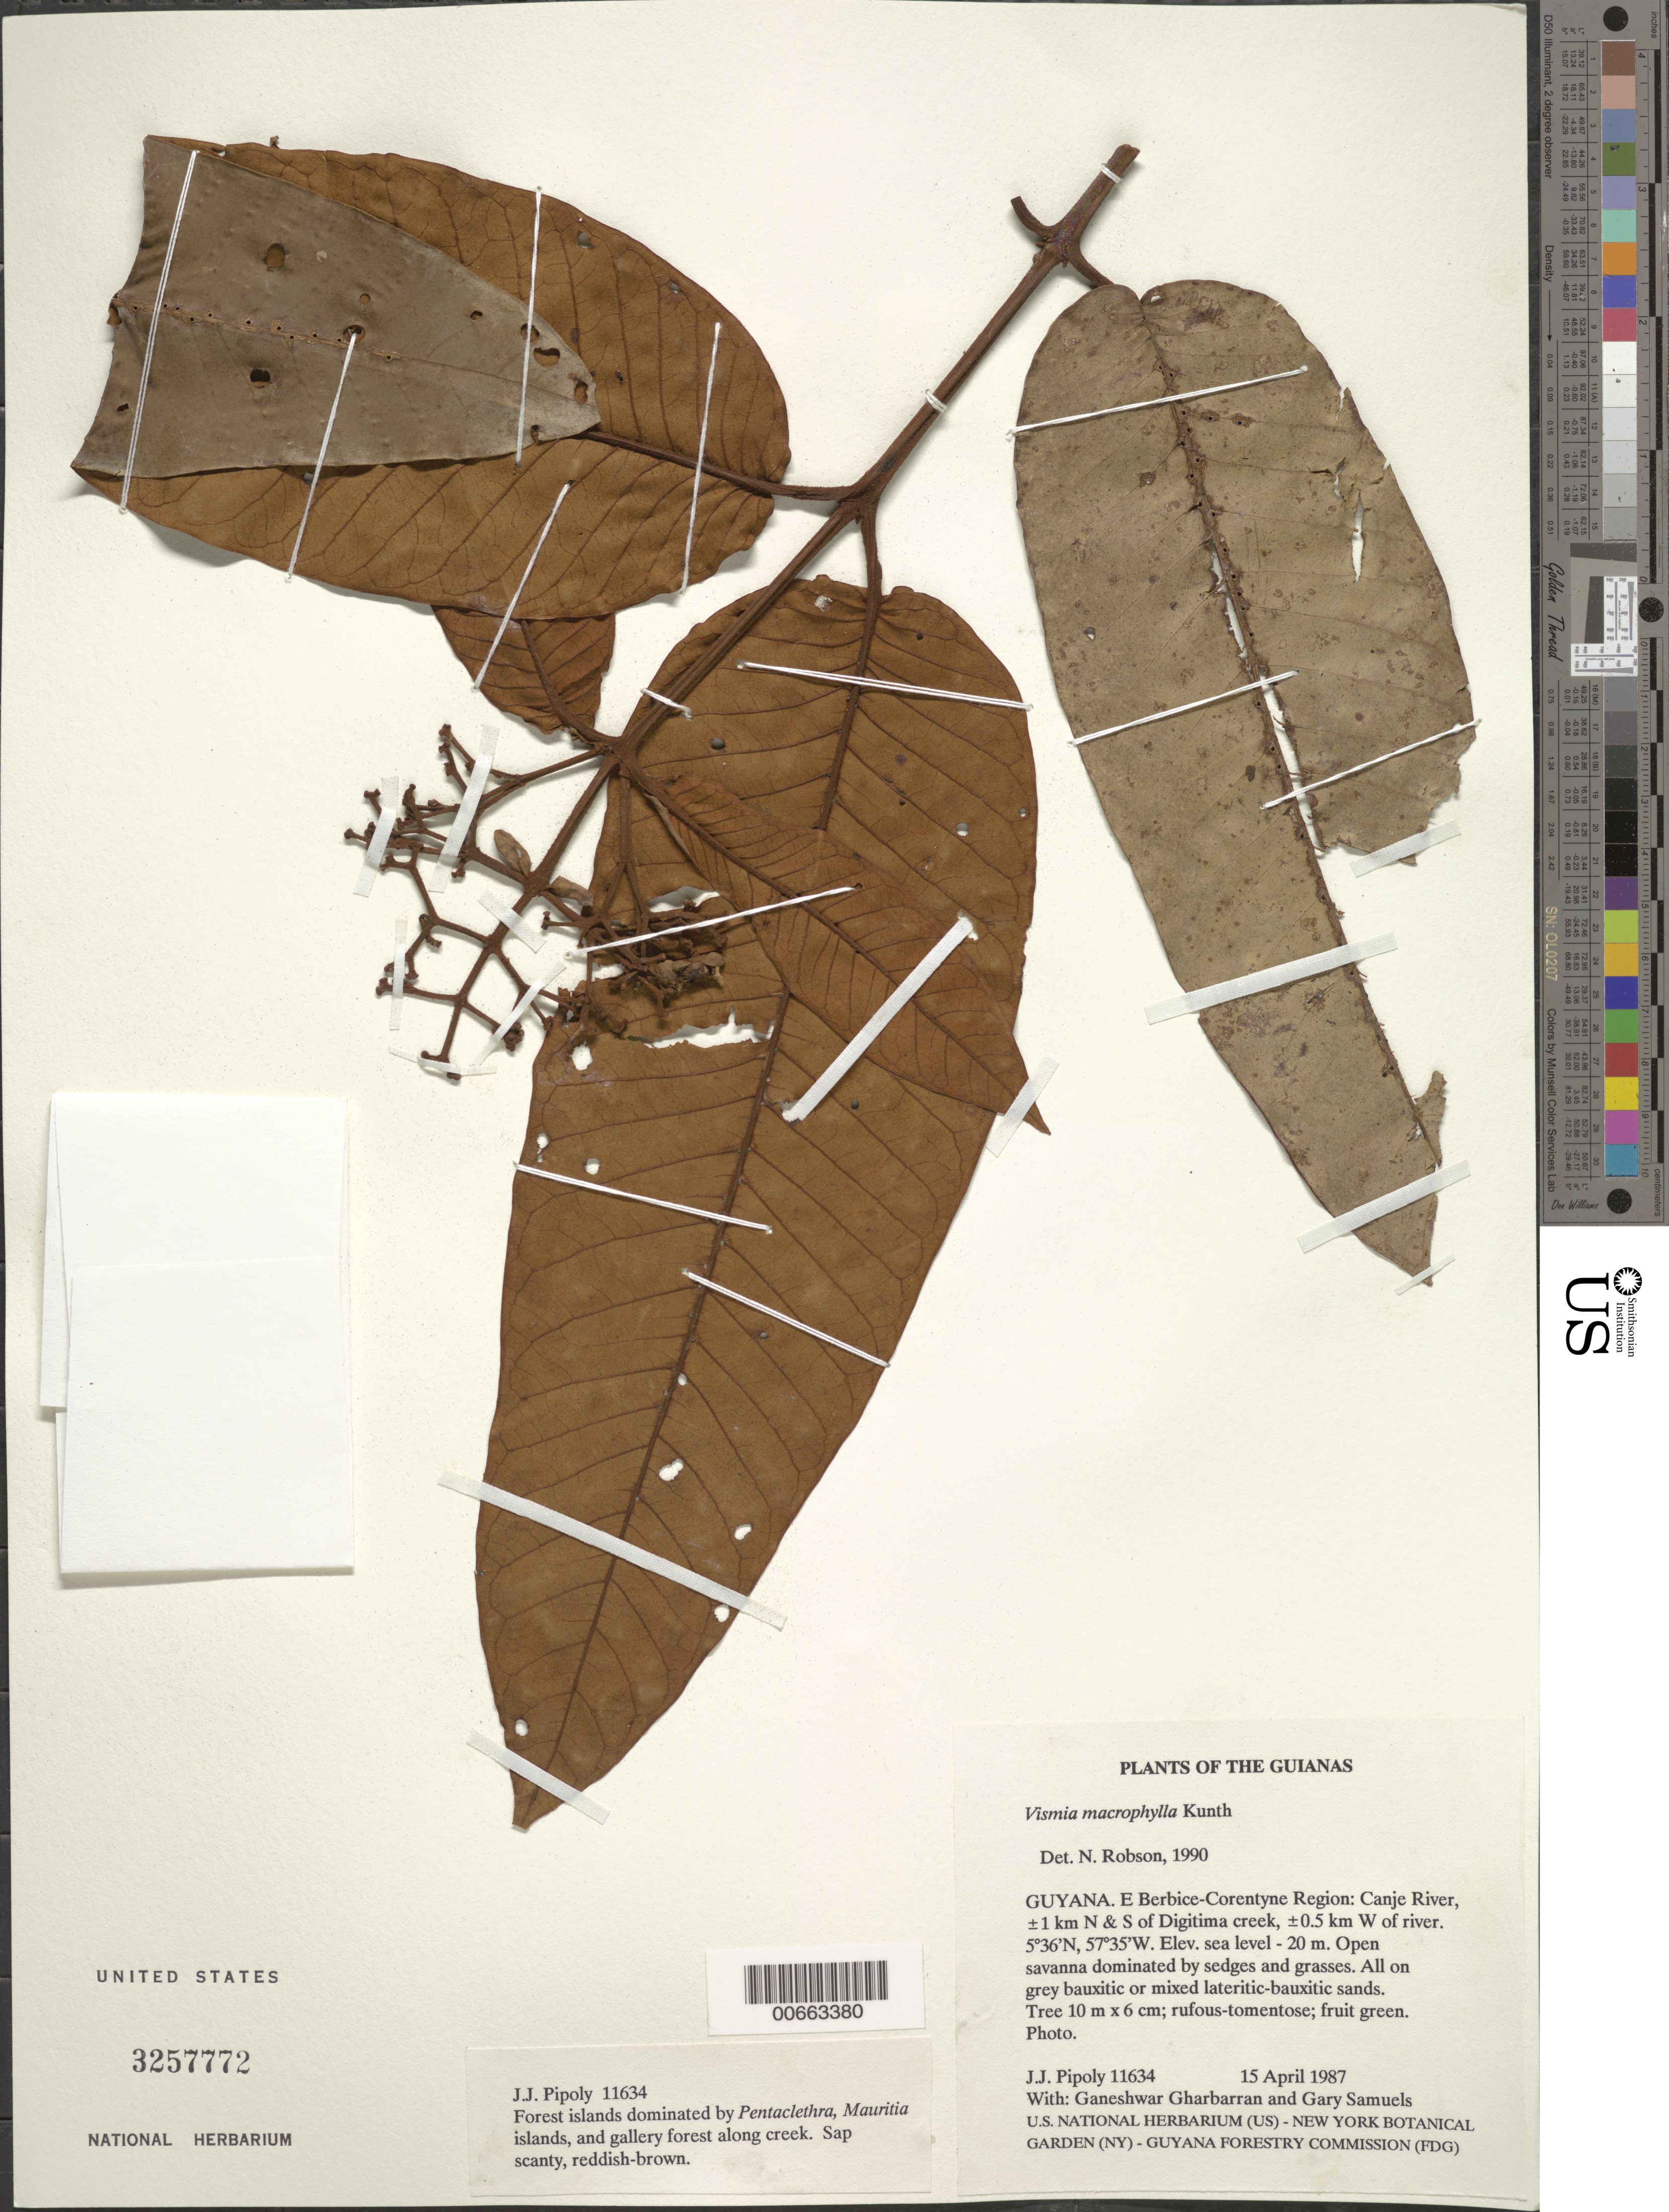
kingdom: Plantae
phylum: Tracheophyta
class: Magnoliopsida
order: Malpighiales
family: Hypericaceae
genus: Vismia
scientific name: Vismia macrophylla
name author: Kunth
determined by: Robson, Norman K. B.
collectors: J. J. Pipoly, G. Gharbarran & G. Samuels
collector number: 11634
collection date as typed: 15 April 1987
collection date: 1987-04-15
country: Guyana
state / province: E. Berbice-Corentyne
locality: Canje River, ±1 km N & S of Digitima creek, ±0.5 km W of river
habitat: Open savanna dominated by sedges and grasses. All on grey bauxitic or mixed lateritic-bauxitic sands. Forest islands dominated by Pentaclethra, Mauritia islands, and gallery forest along creek.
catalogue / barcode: US 3257772